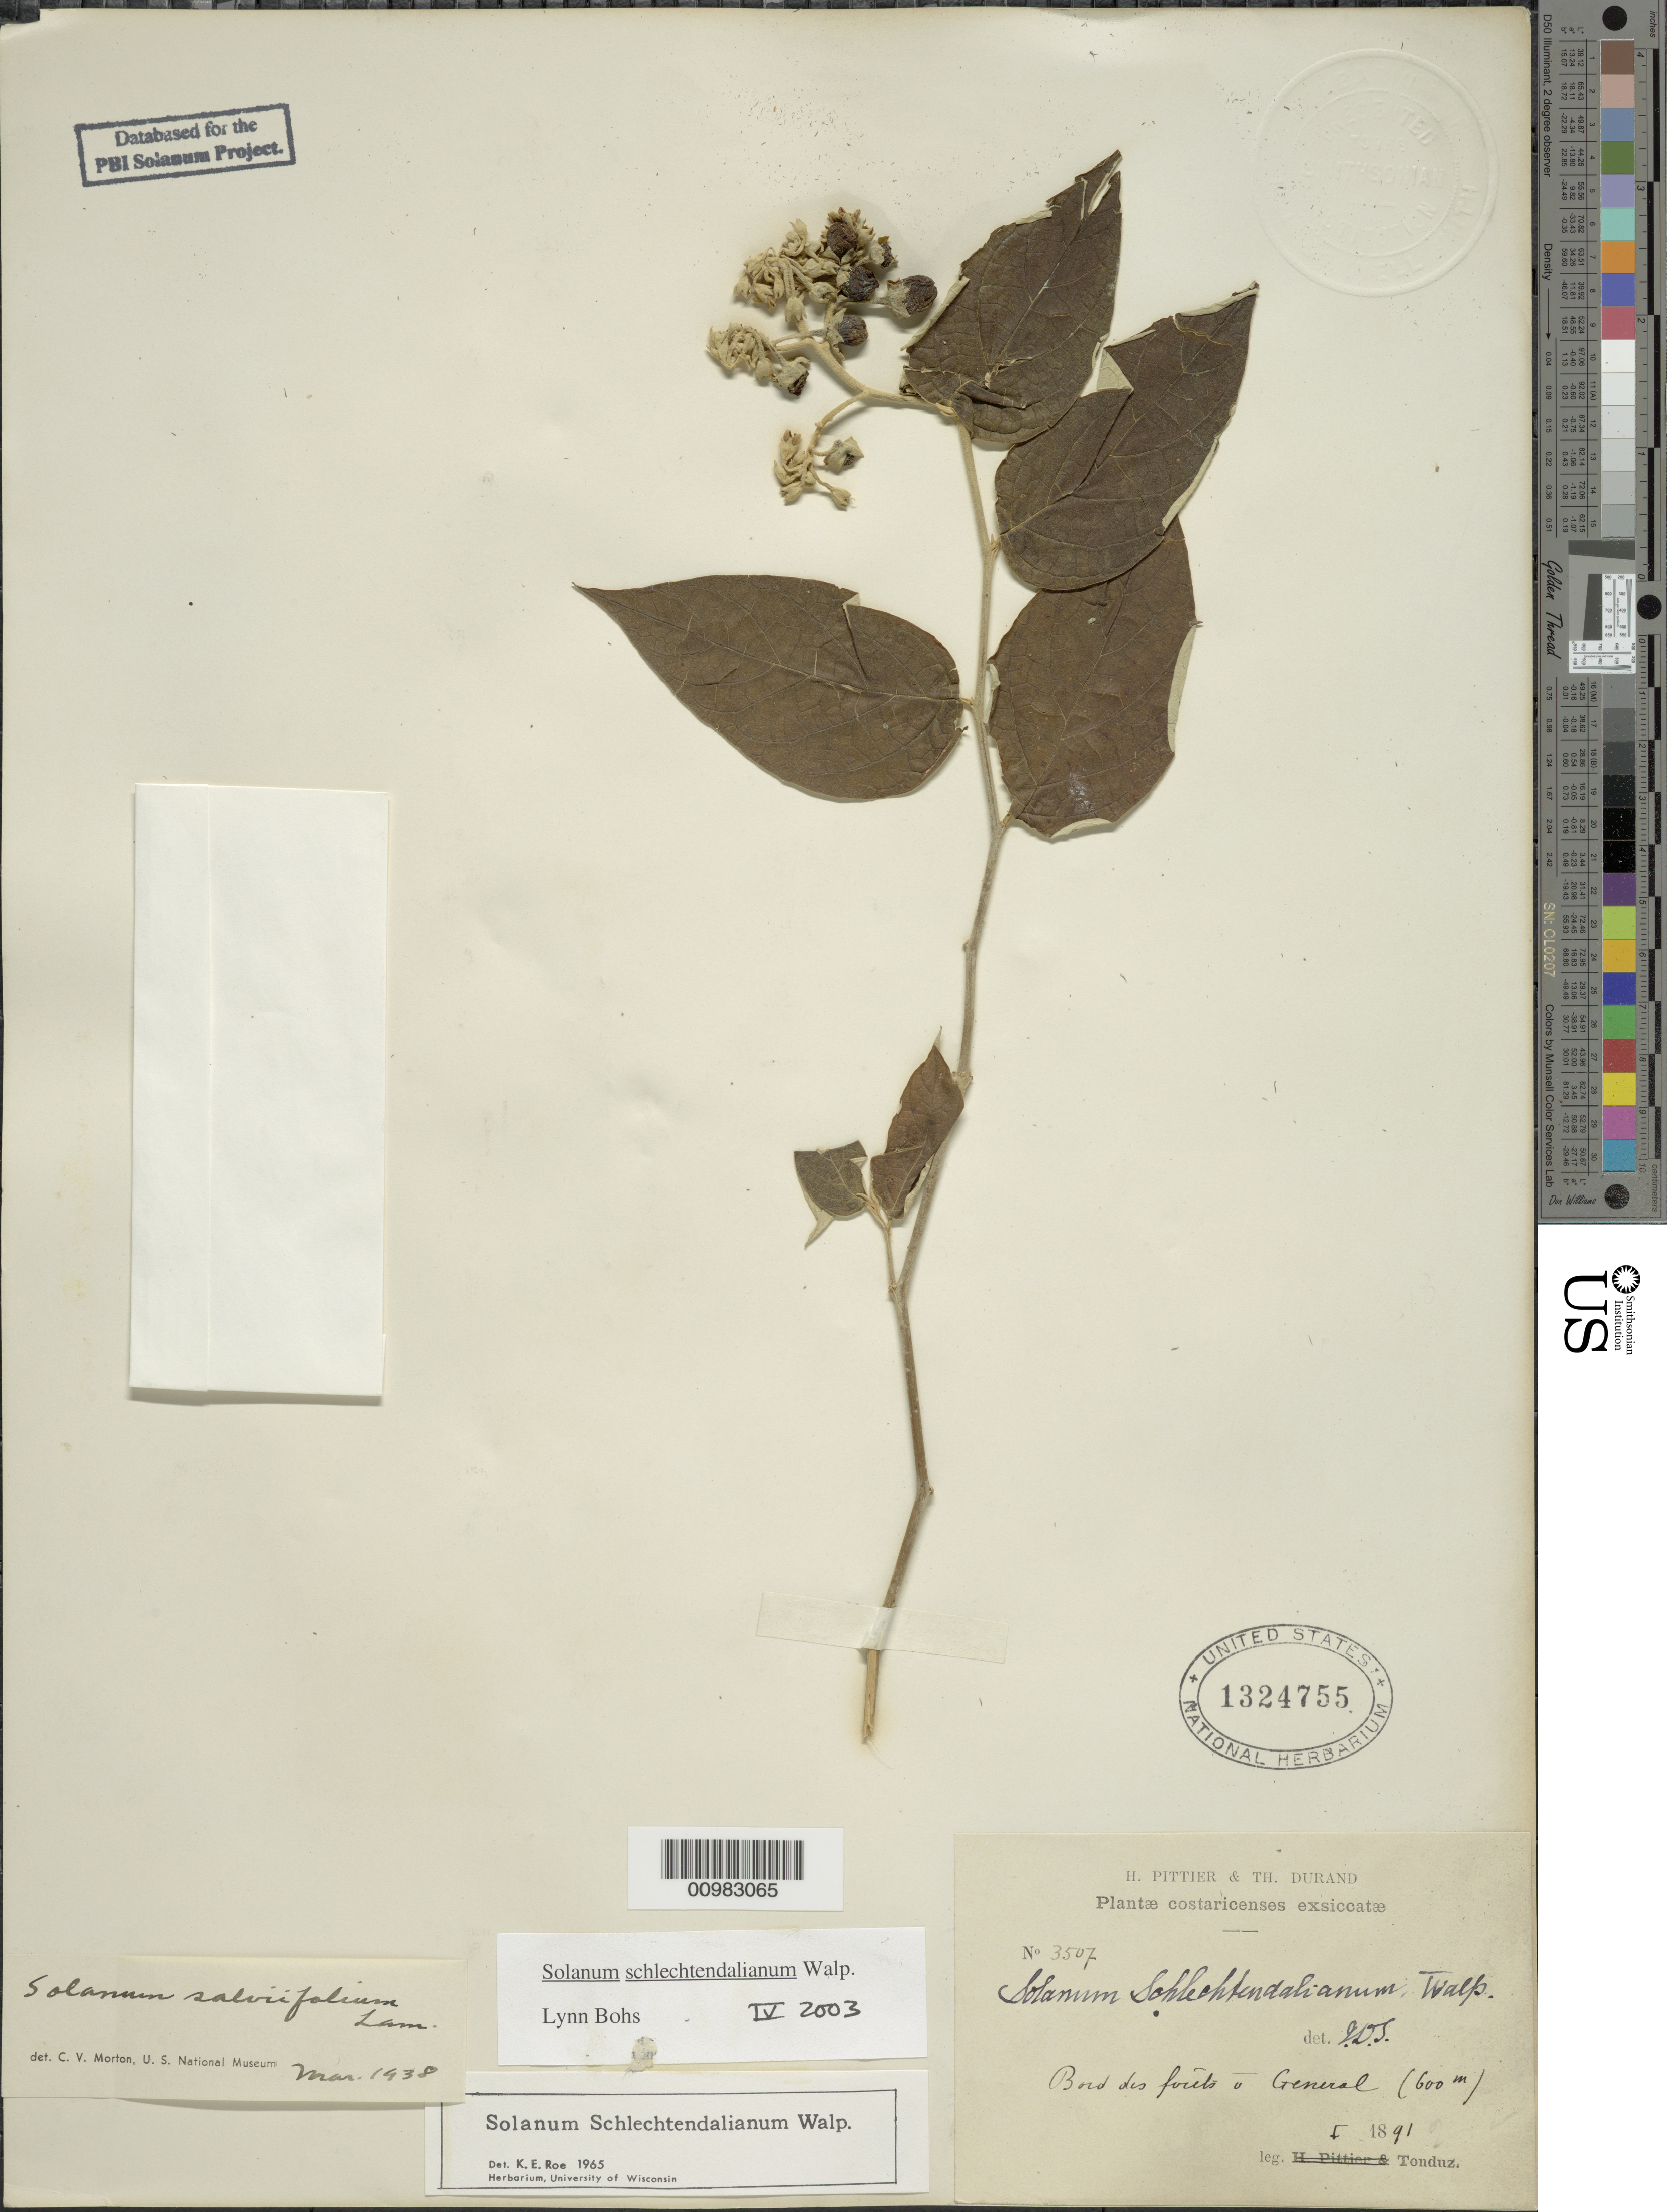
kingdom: Plantae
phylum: Tracheophyta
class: Magnoliopsida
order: Solanales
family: Solanaceae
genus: Solanum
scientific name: Solanum schlechtendalianum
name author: Walp.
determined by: Bohs, L. A.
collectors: A. Tonduz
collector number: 3507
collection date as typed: Jan 1891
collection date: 1891-01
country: Costa Rica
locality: Bord des forêts a General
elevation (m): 600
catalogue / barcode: US 1324755